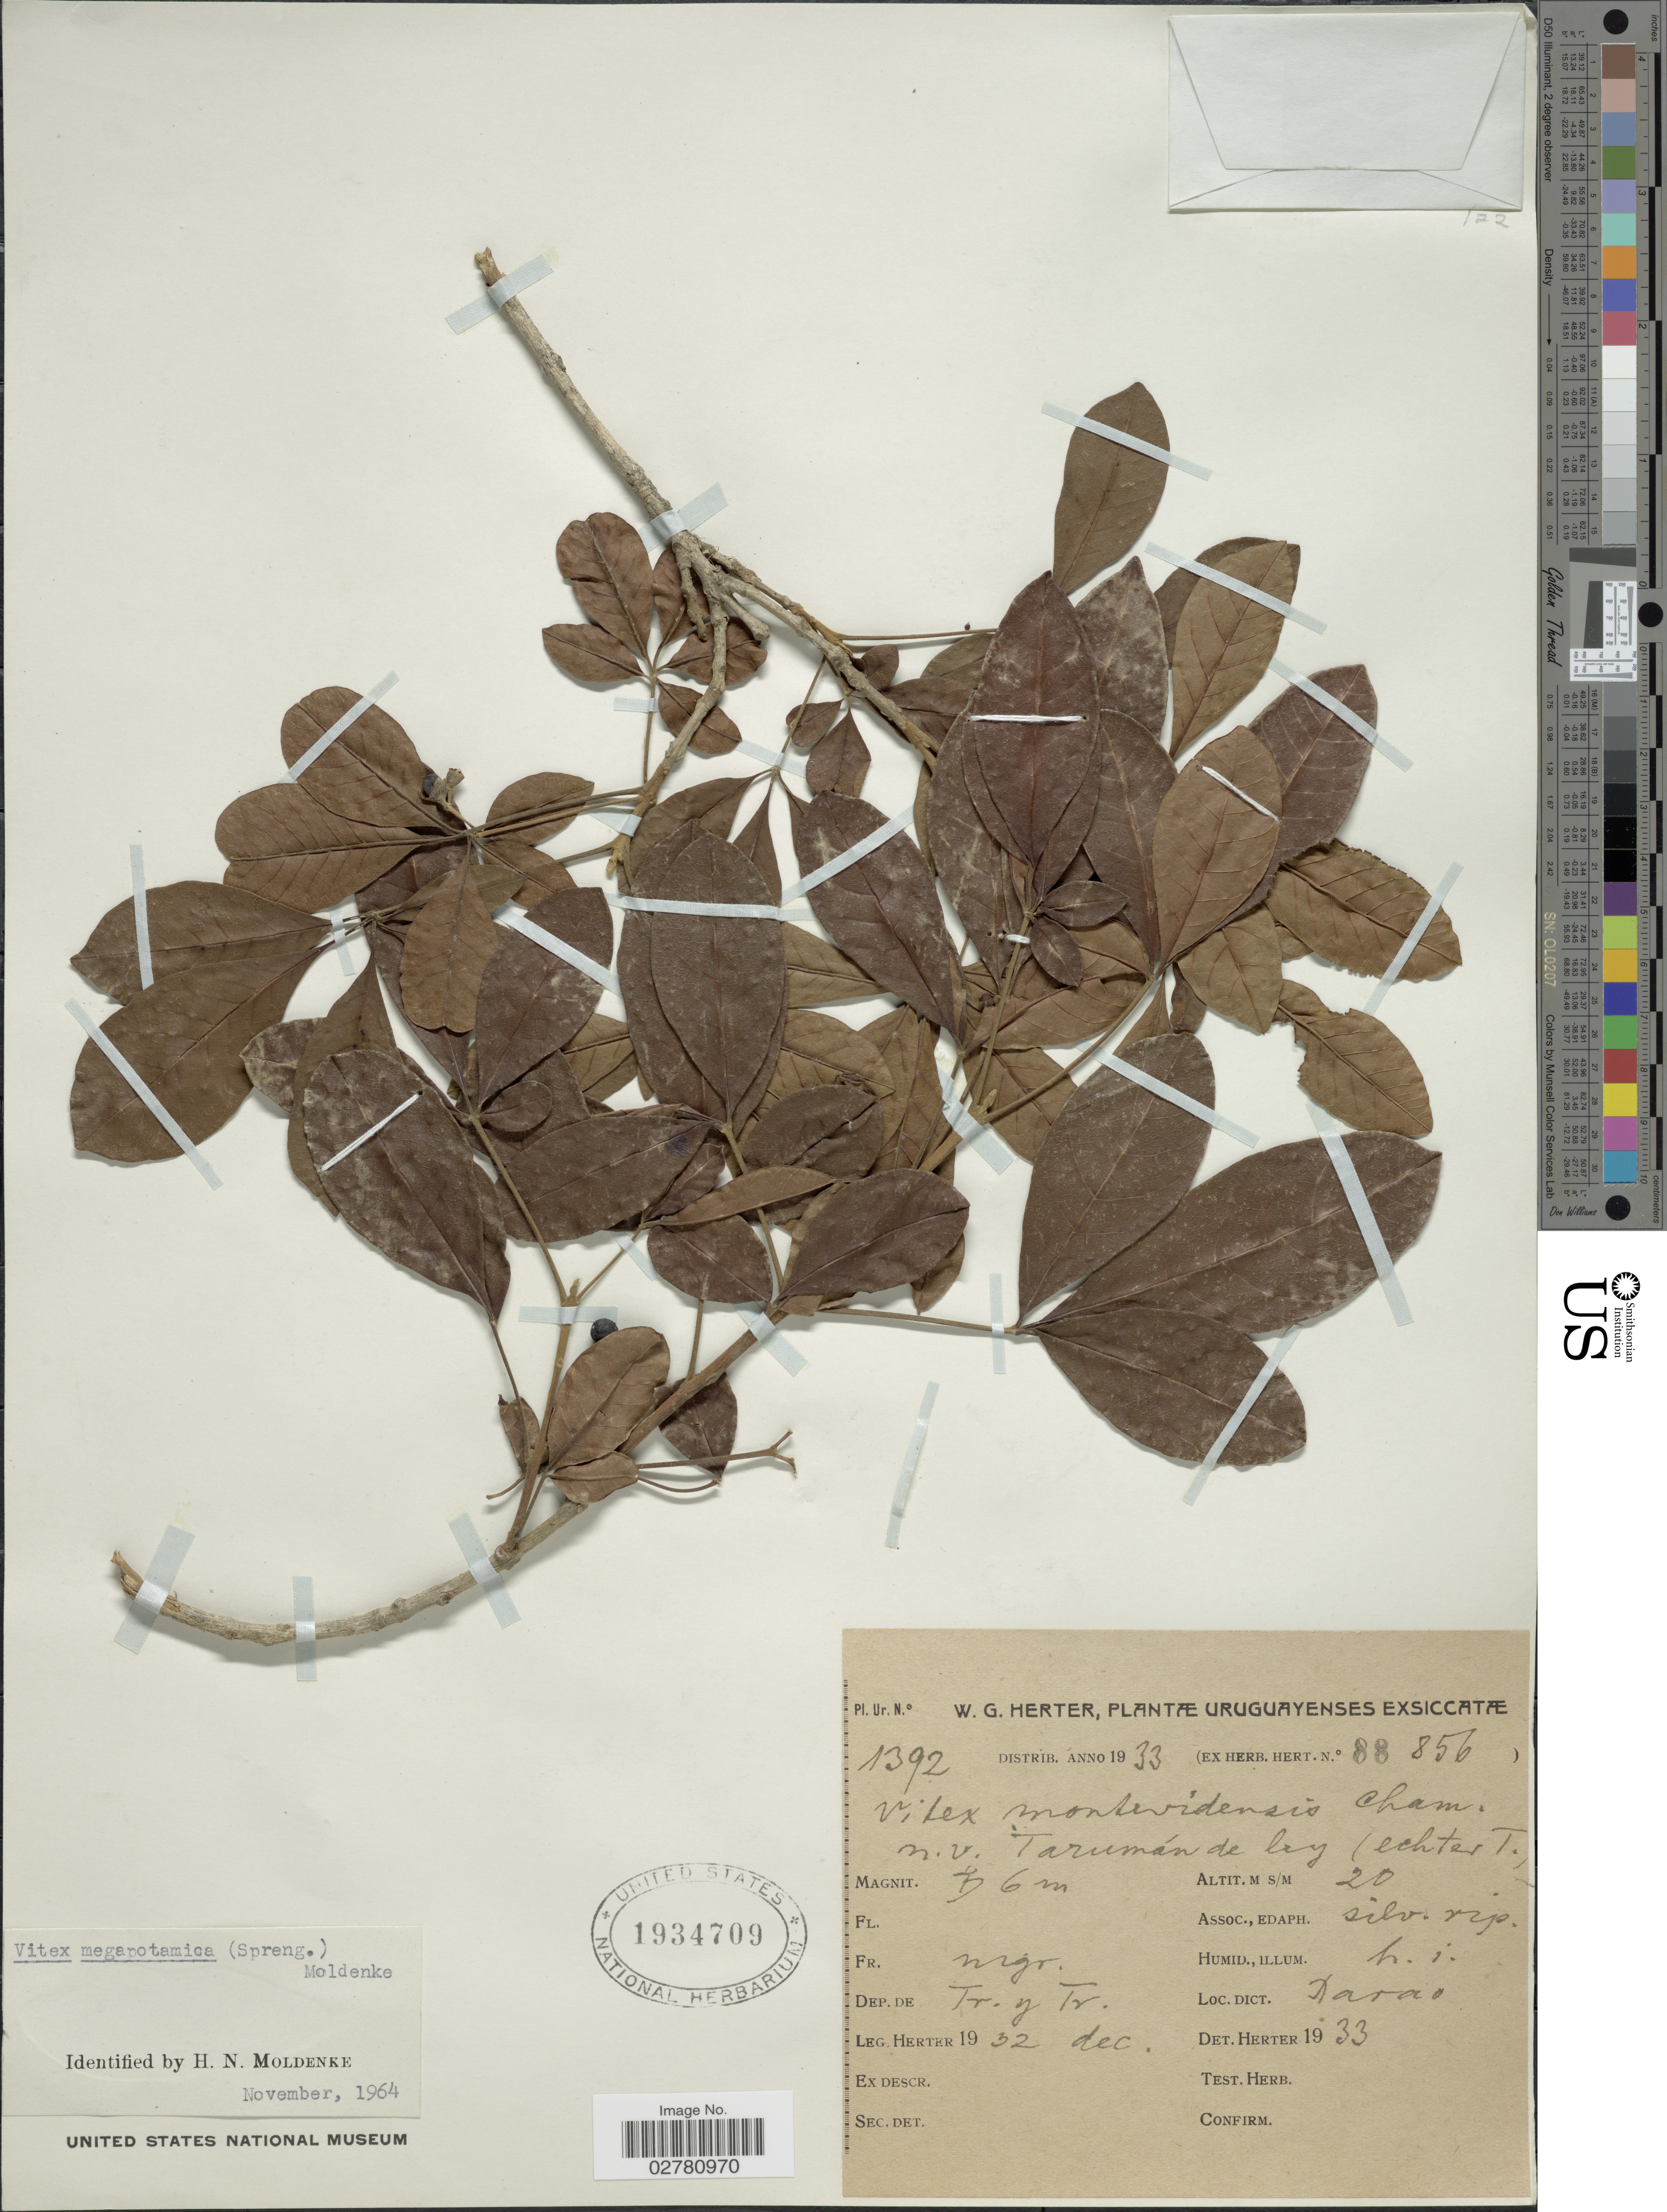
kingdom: Plantae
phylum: Tracheophyta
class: Magnoliopsida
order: Lamiales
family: Lamiaceae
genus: Vitex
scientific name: Vitex megapotamica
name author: (Spreng.) Moldenke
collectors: W. G. Herter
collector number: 1392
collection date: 1932-12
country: Uruguay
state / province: Treinta y Tres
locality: Dep. de Tr. y Tr. Parao.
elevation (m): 20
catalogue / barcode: US 1934709